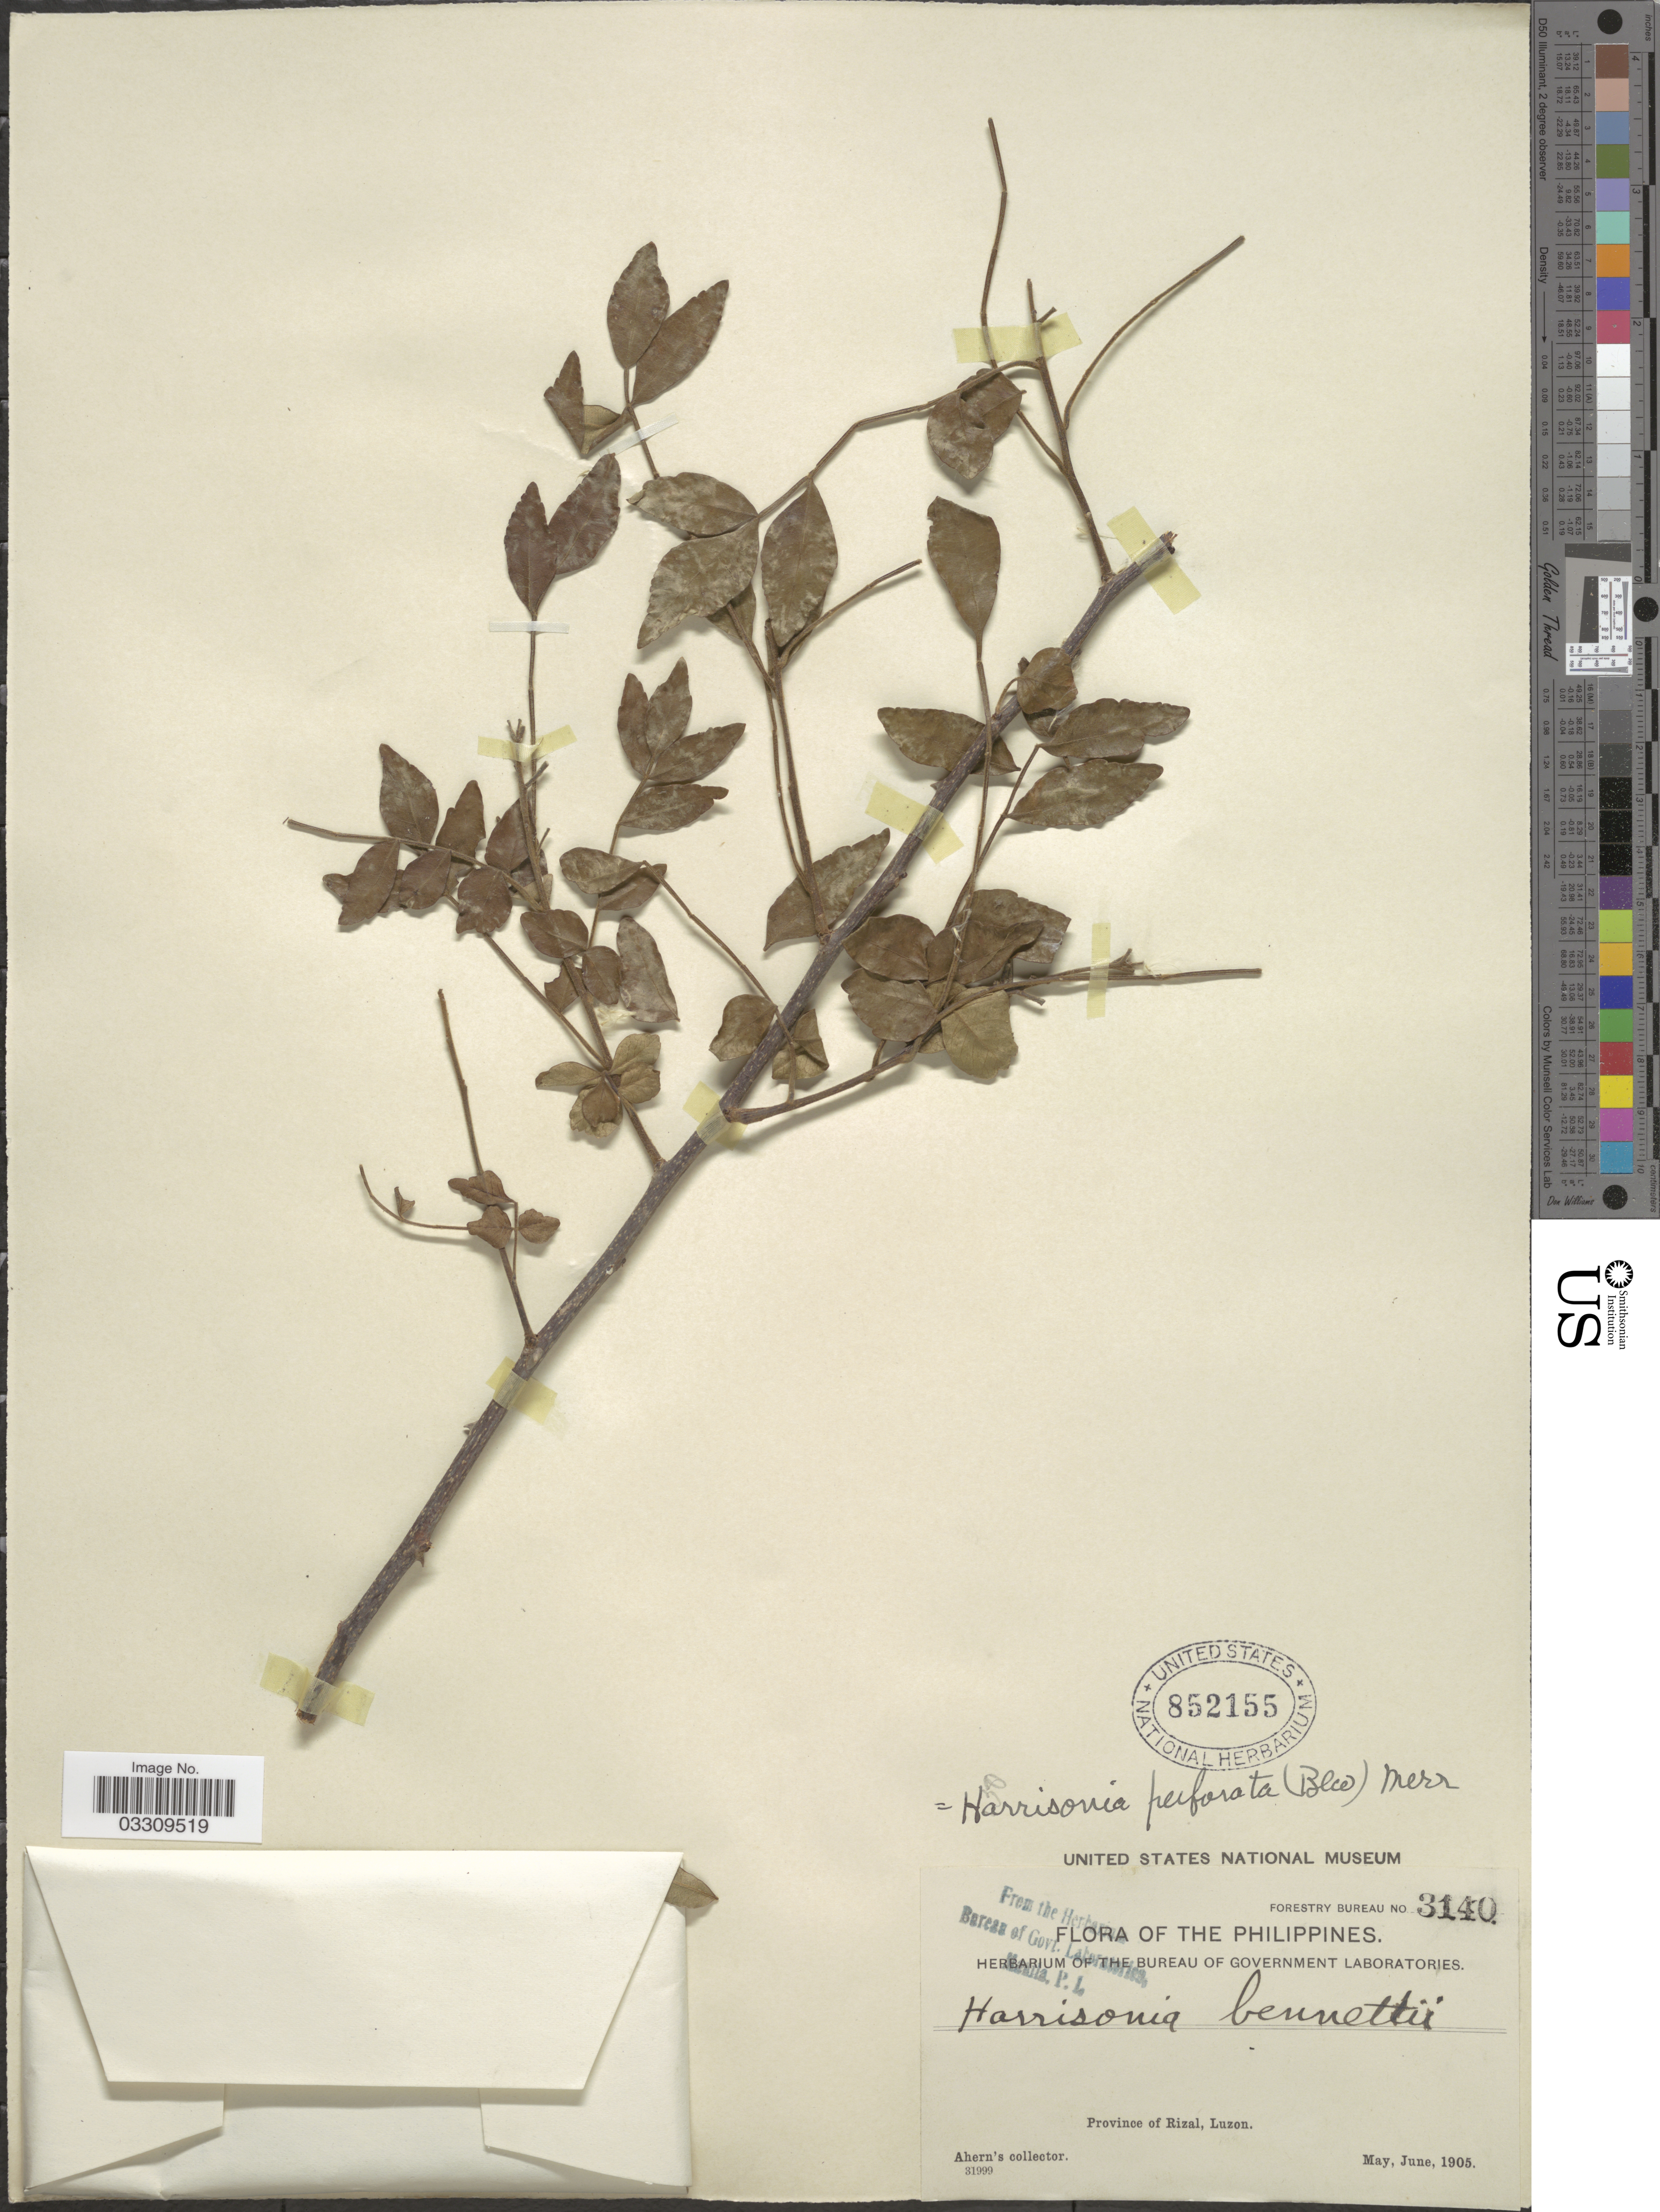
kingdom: Plantae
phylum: Tracheophyta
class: Magnoliopsida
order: Sapindales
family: Rutaceae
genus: Harrisonia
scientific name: Harrisonia perforata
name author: (Blanco) Merr.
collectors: -. Ahern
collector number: Forestry Bureau 3140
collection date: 1905-05/1905-06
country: Philippines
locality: Province of Rizal, Luzon.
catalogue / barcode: US 852155